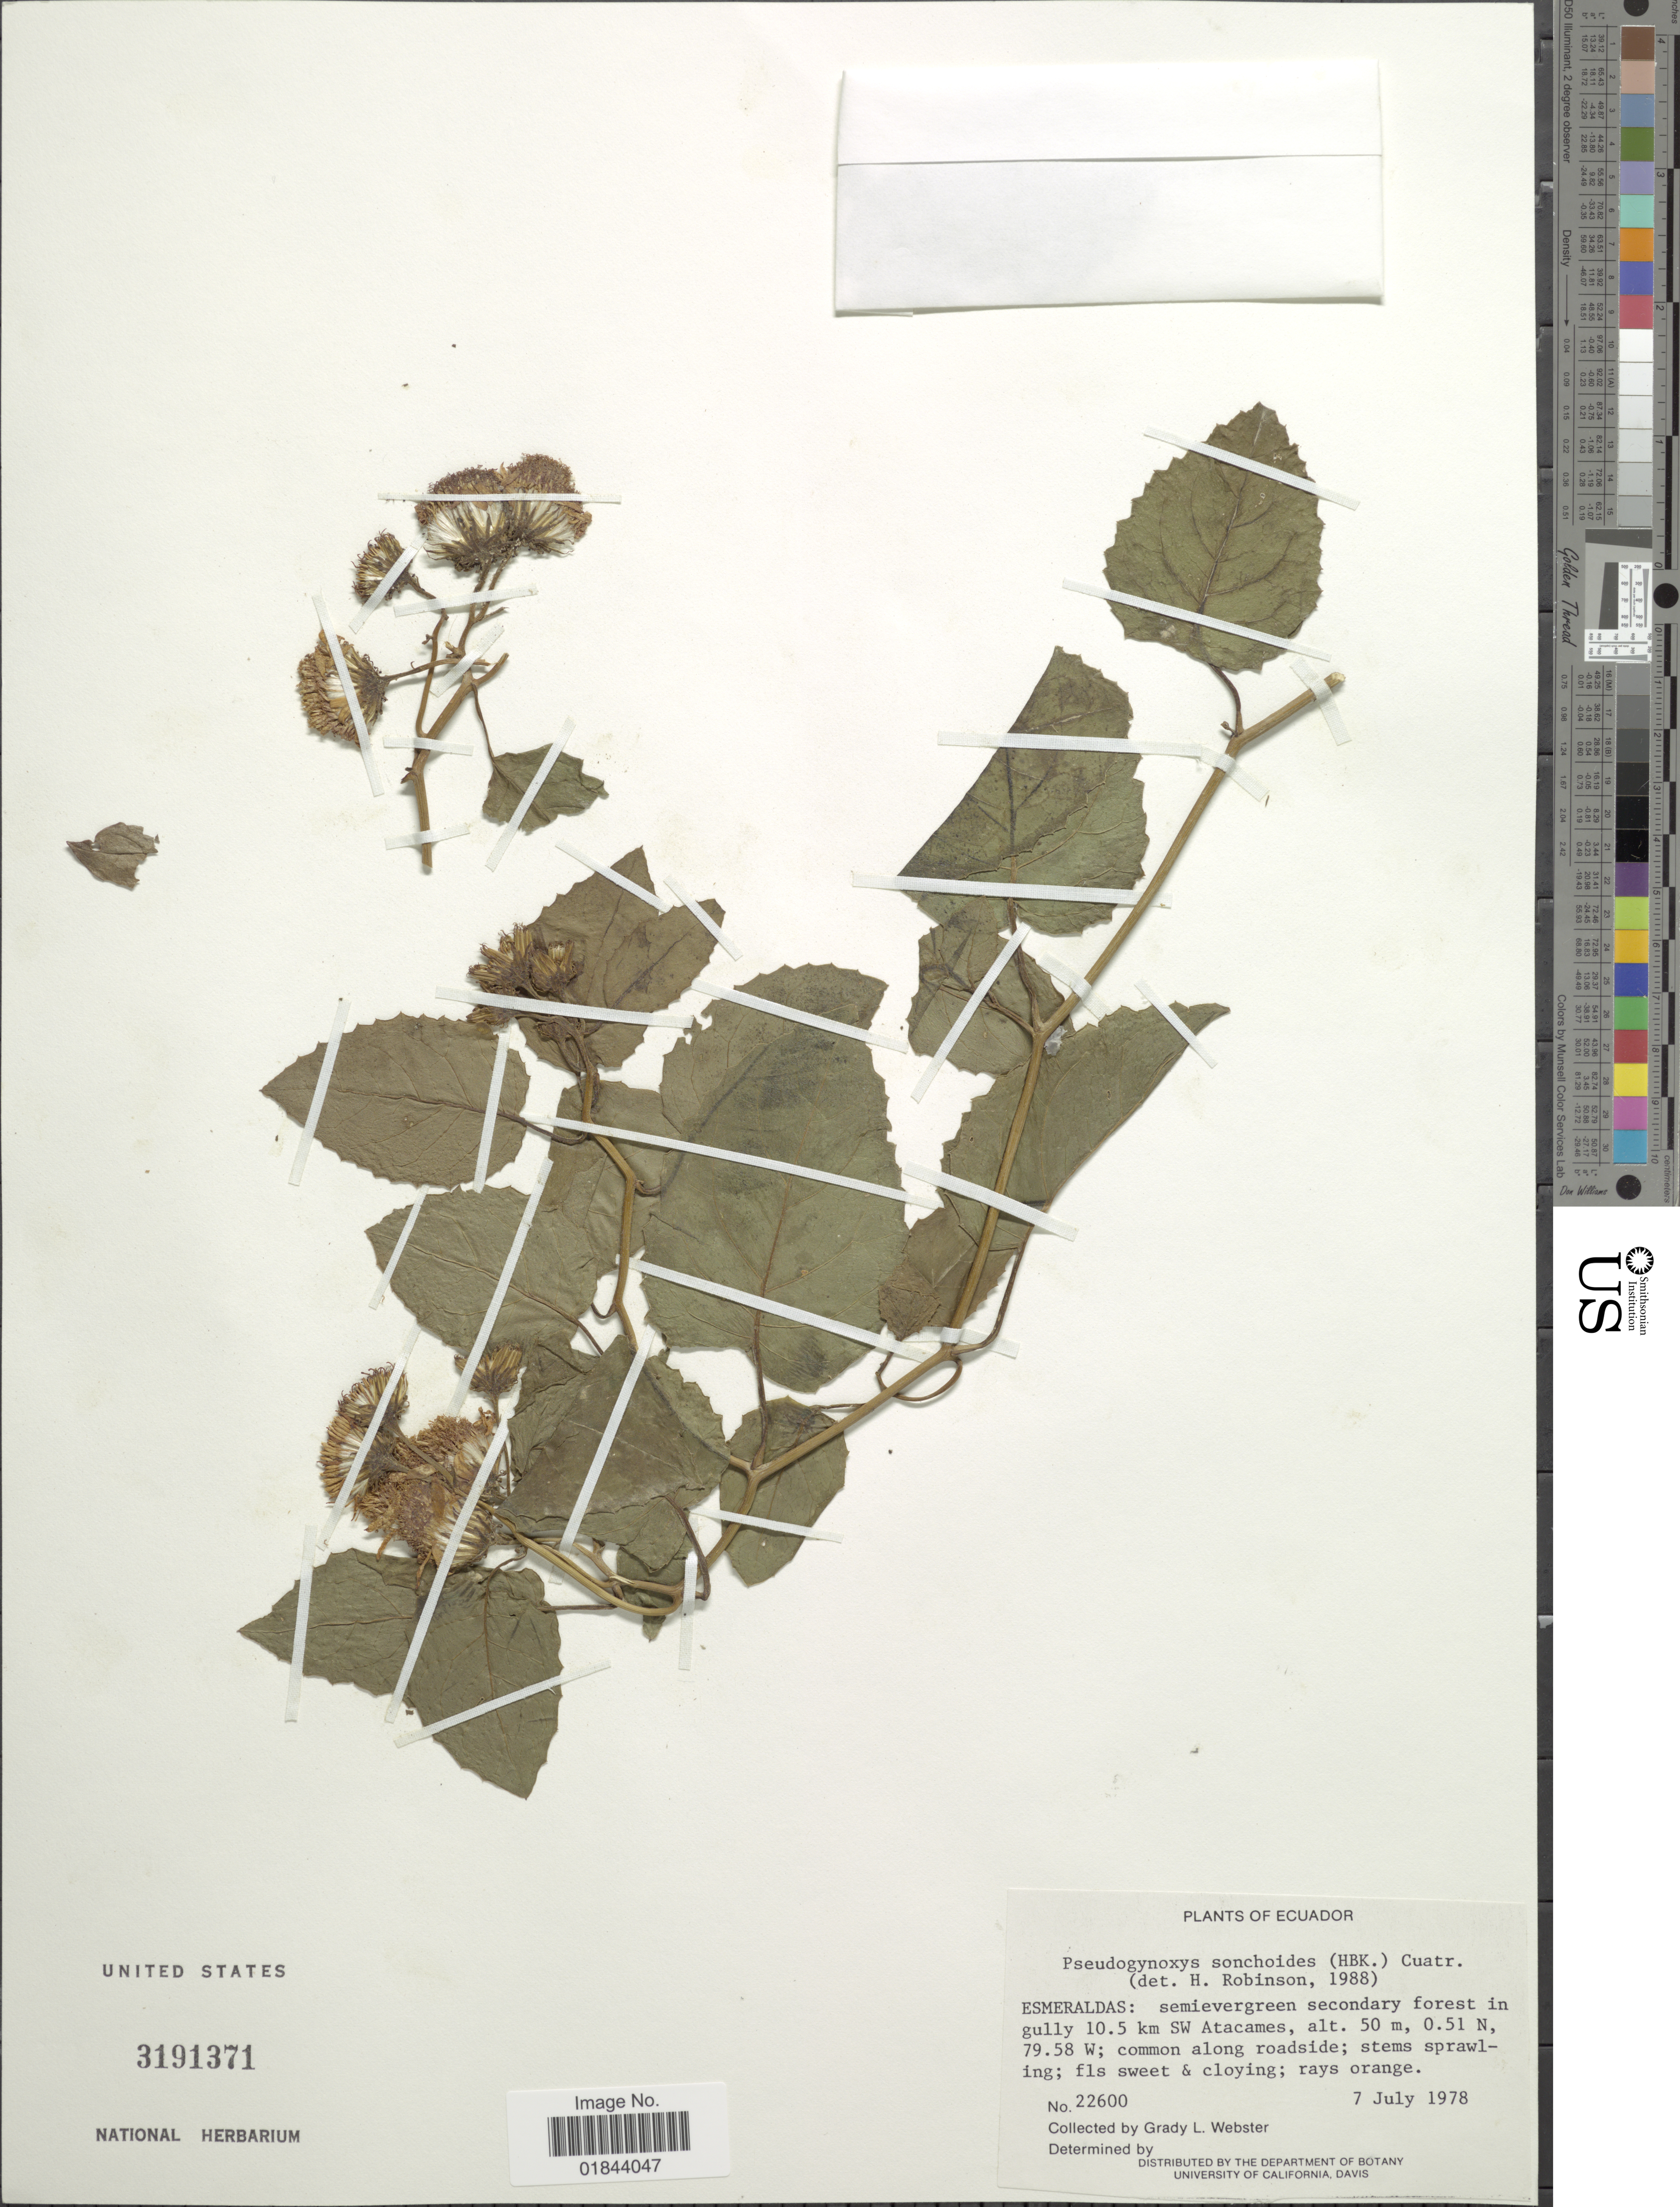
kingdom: Plantae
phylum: Tracheophyta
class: Magnoliopsida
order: Asterales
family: Asteraceae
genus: Pseudogynoxys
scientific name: Pseudogynoxys scabra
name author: (Benth.) Cuatrec.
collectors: G. L. Webster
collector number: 22600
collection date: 1978-07-07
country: Ecuador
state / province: Esmeraldas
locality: Semievergreen secondary forest in gully 10.5 km SW Atacames; common along roadsides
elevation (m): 50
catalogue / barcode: US 3191371